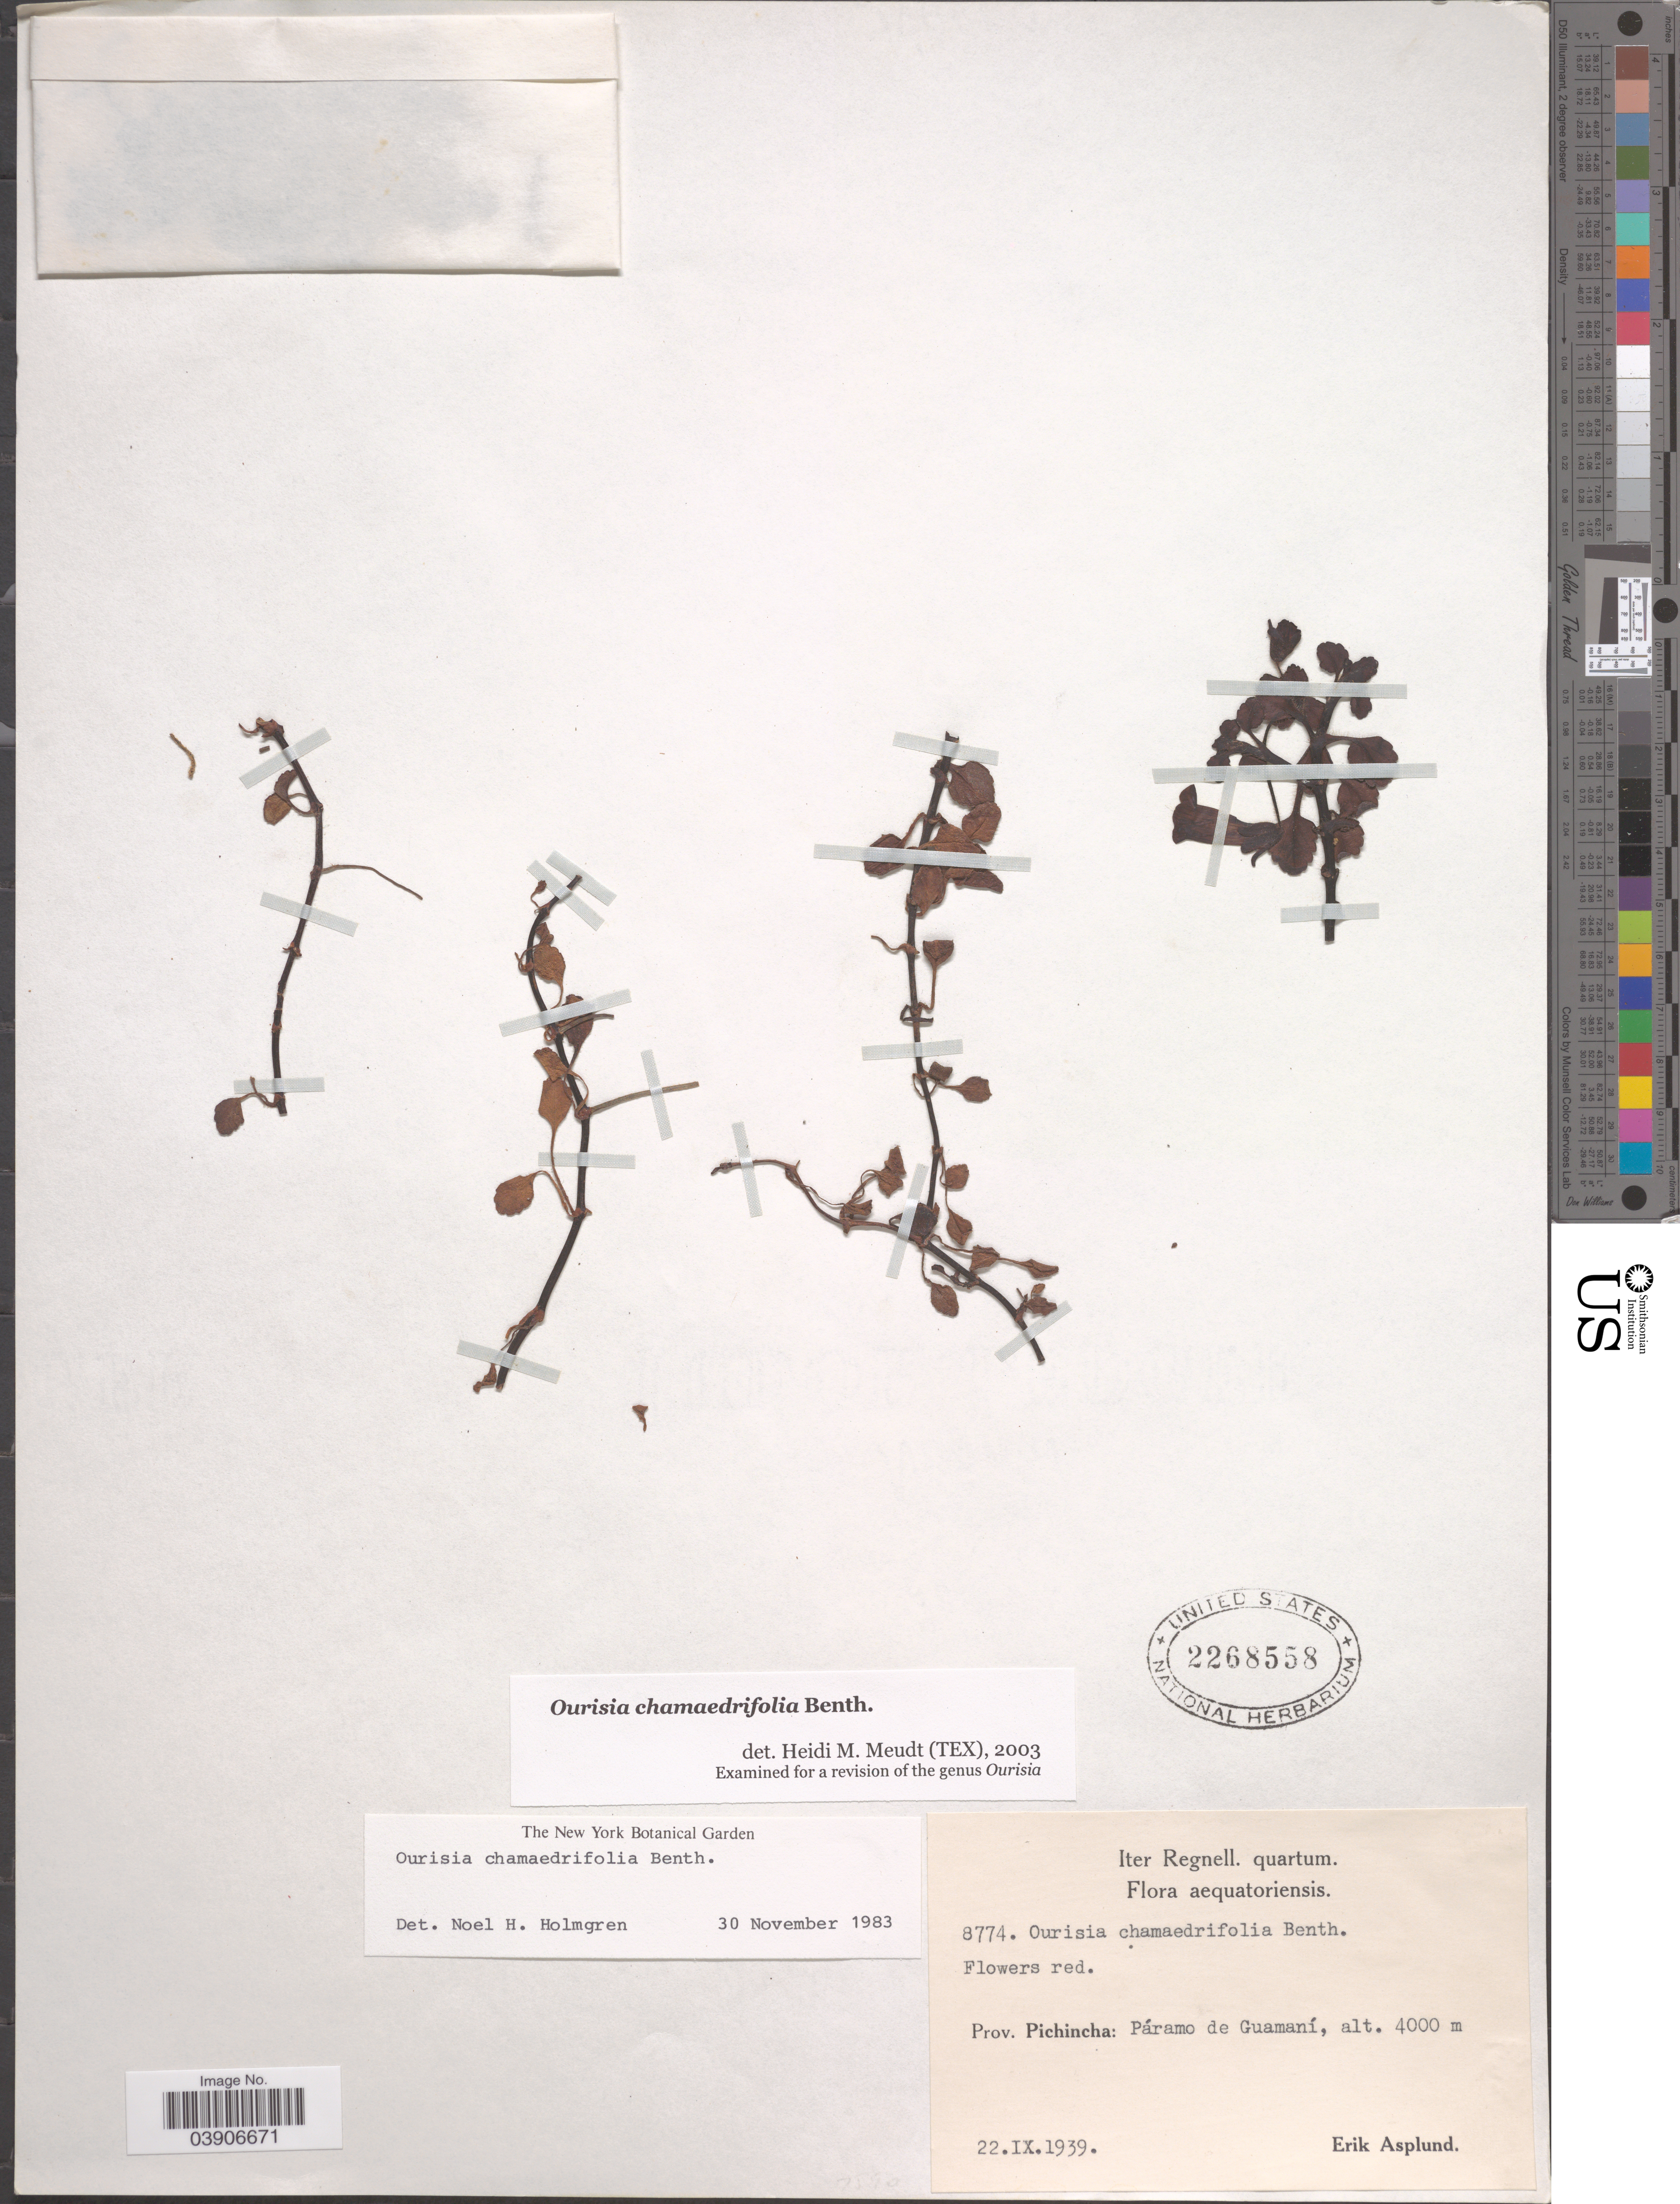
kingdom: Plantae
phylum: Tracheophyta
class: Magnoliopsida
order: Lamiales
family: Plantaginaceae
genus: Ourisia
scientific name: Ourisia chamaedrifolia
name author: Benth.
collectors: E. Asplund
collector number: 8774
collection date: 1939-09-22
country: Ecuador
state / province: Pichincha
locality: Páramo de Guamaní.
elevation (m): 4000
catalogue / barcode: US 2268558